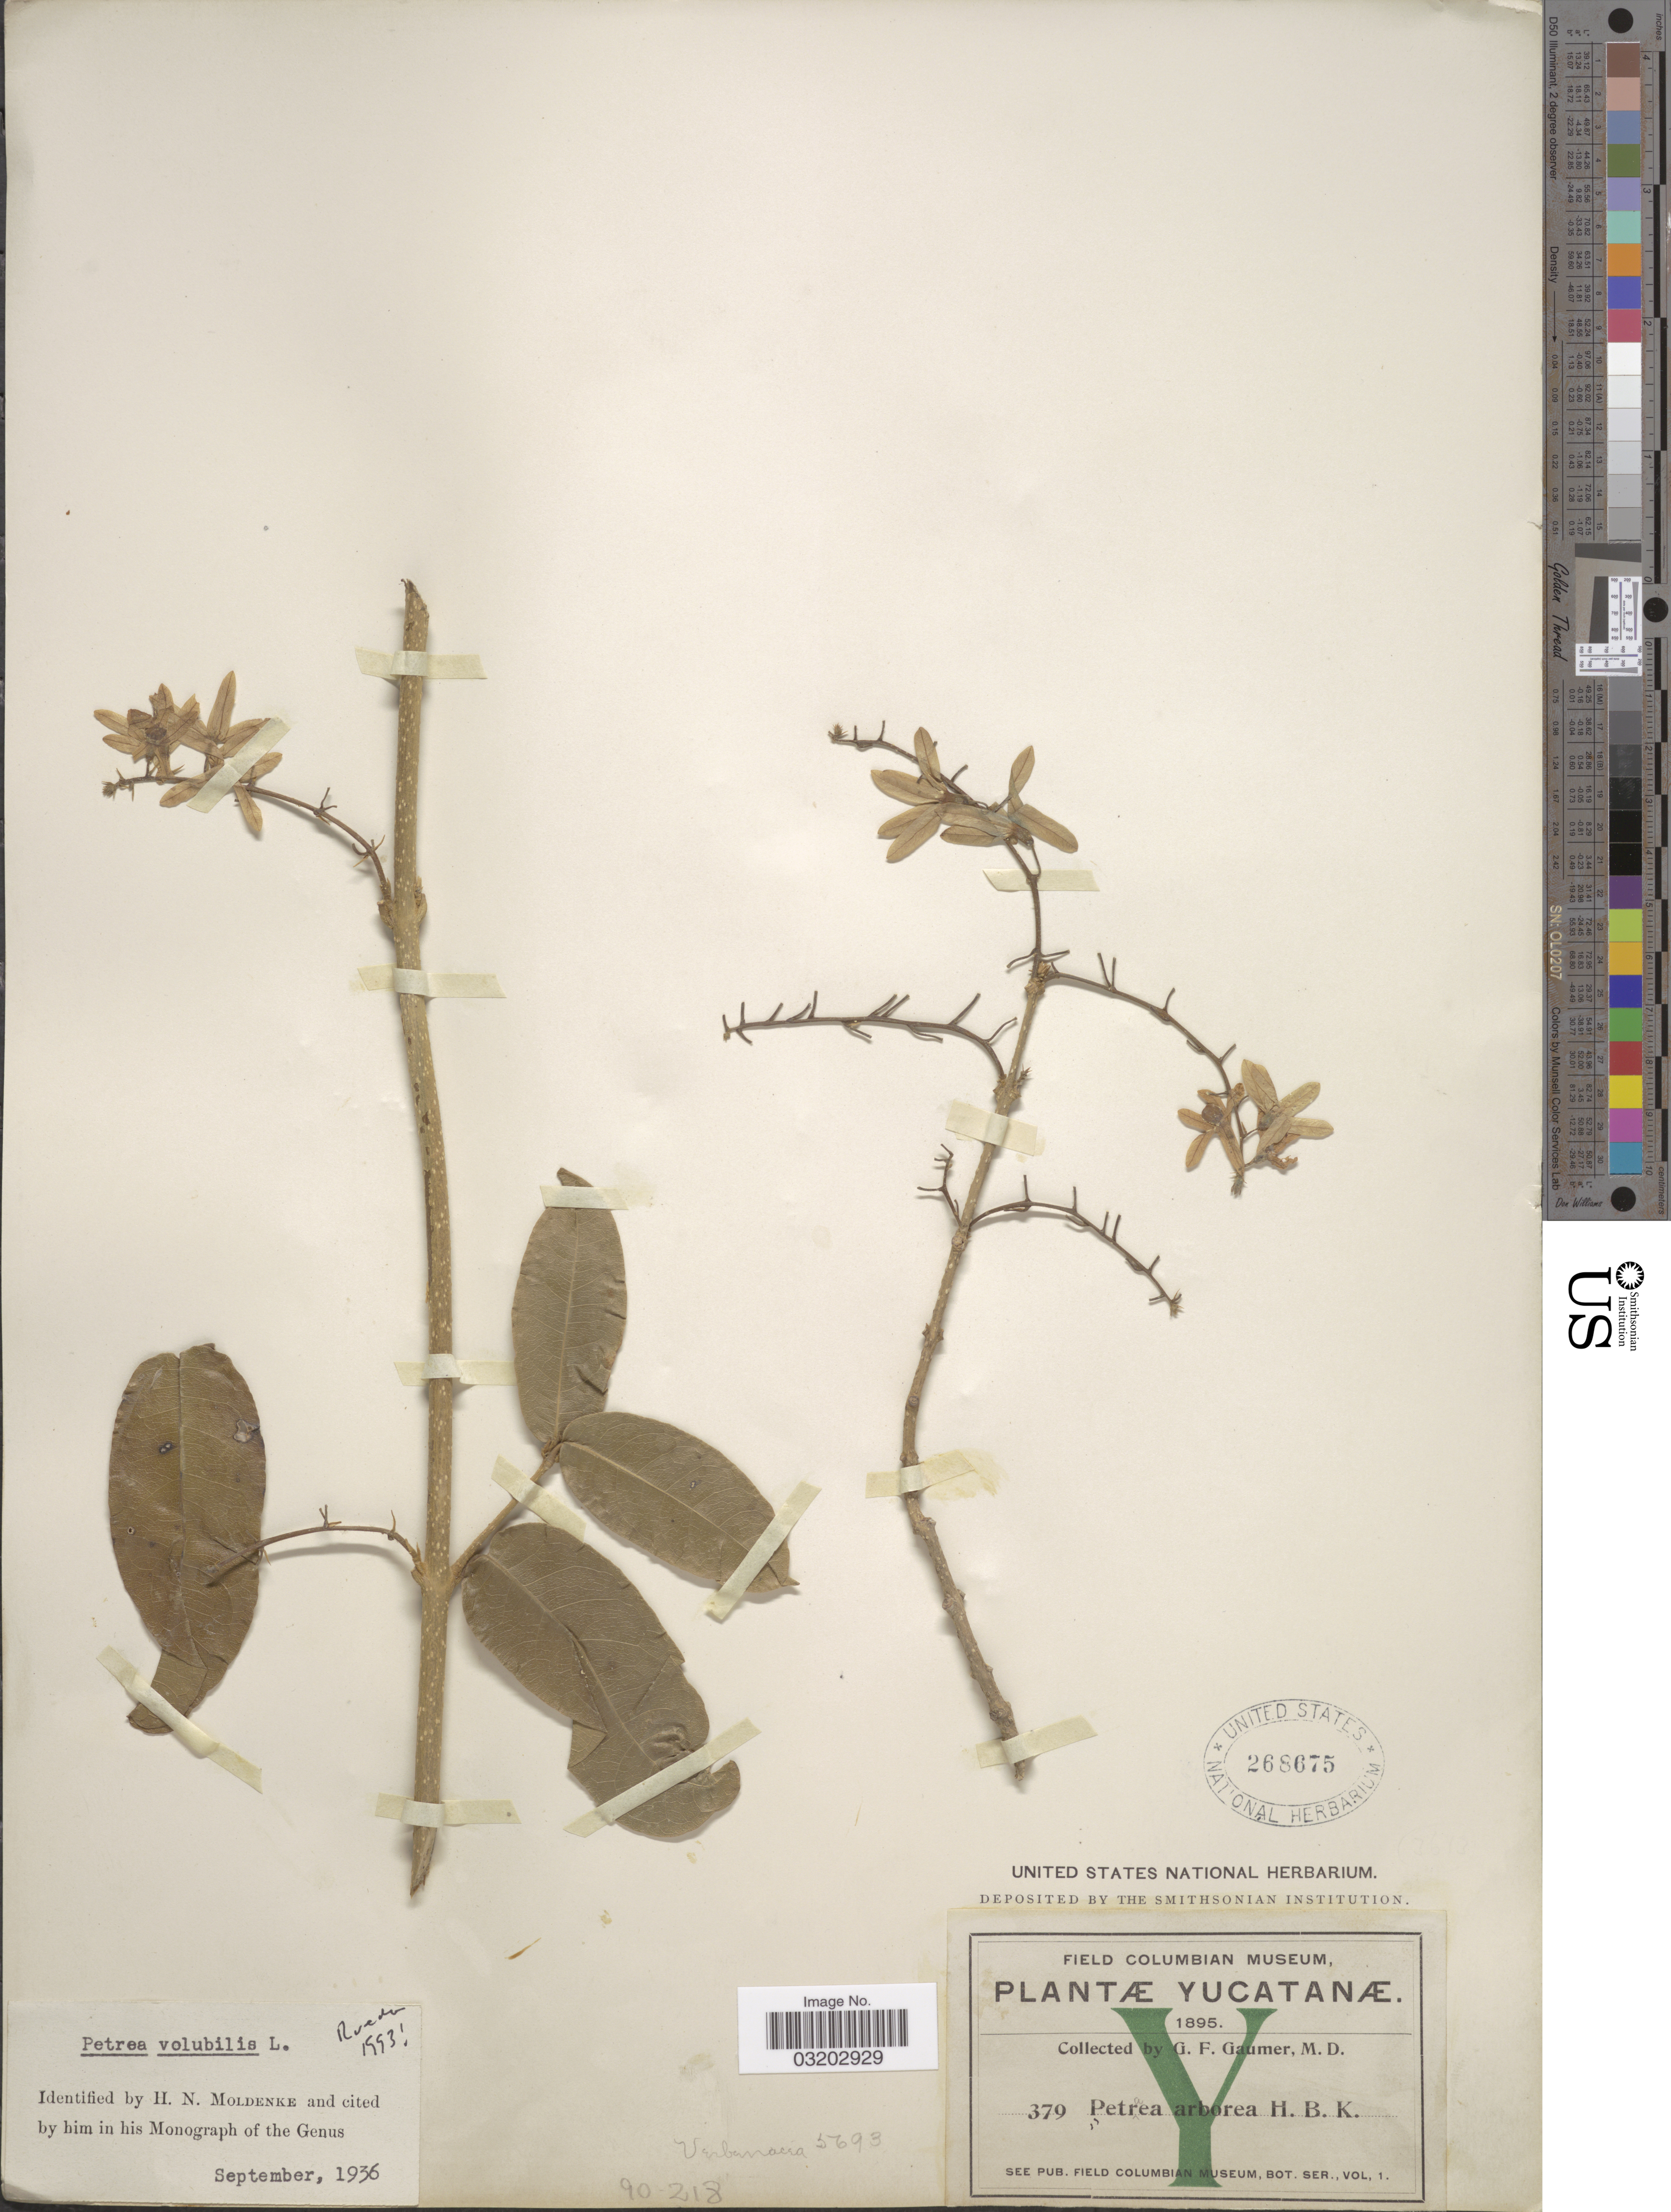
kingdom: Plantae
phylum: Tracheophyta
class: Magnoliopsida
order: Lamiales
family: Verbenaceae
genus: Petrea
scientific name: Petrea volubilis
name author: L.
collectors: G. F. Gaumer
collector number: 379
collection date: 1895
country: Mexico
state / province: Yucatán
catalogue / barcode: US 268675